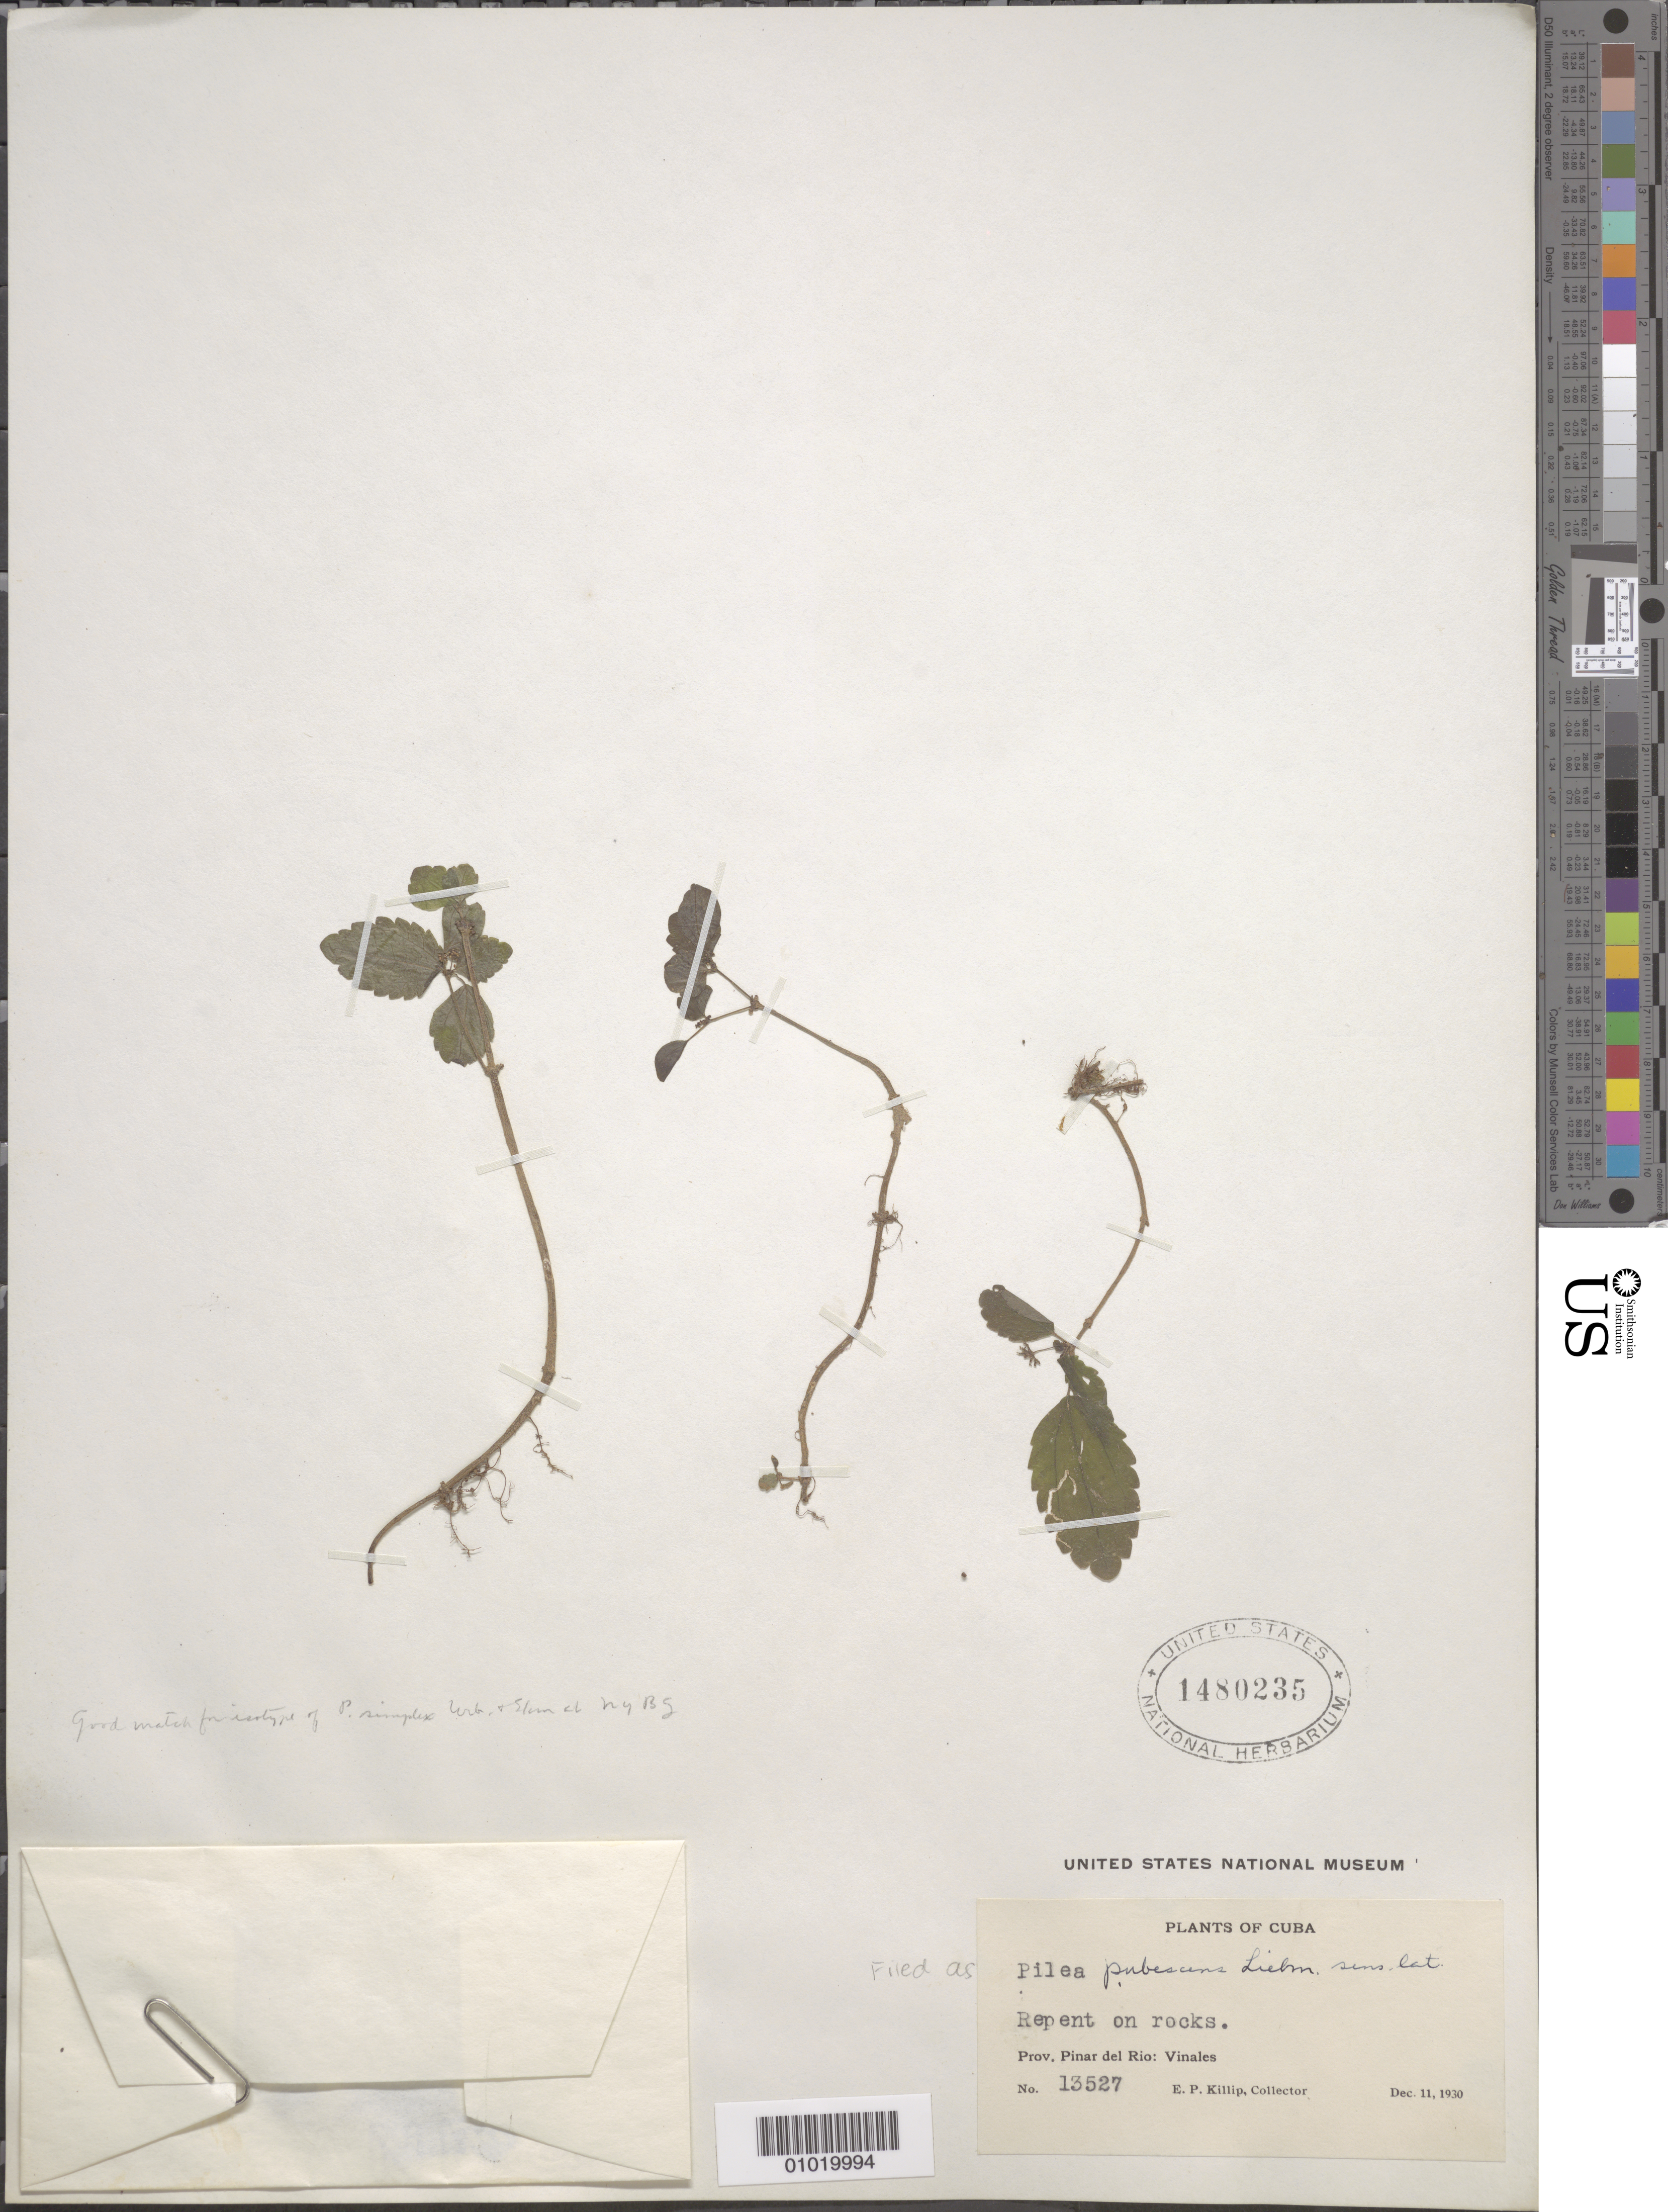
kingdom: Plantae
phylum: Tracheophyta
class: Magnoliopsida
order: Rosales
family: Urticaceae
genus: Pilea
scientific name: Pilea pubescens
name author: Liebm.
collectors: E. P. Killip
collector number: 13527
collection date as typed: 11 Dec 1930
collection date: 1930-12-11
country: Cuba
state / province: Pinar del Rio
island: Cuba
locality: Viñales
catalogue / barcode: US 1480235